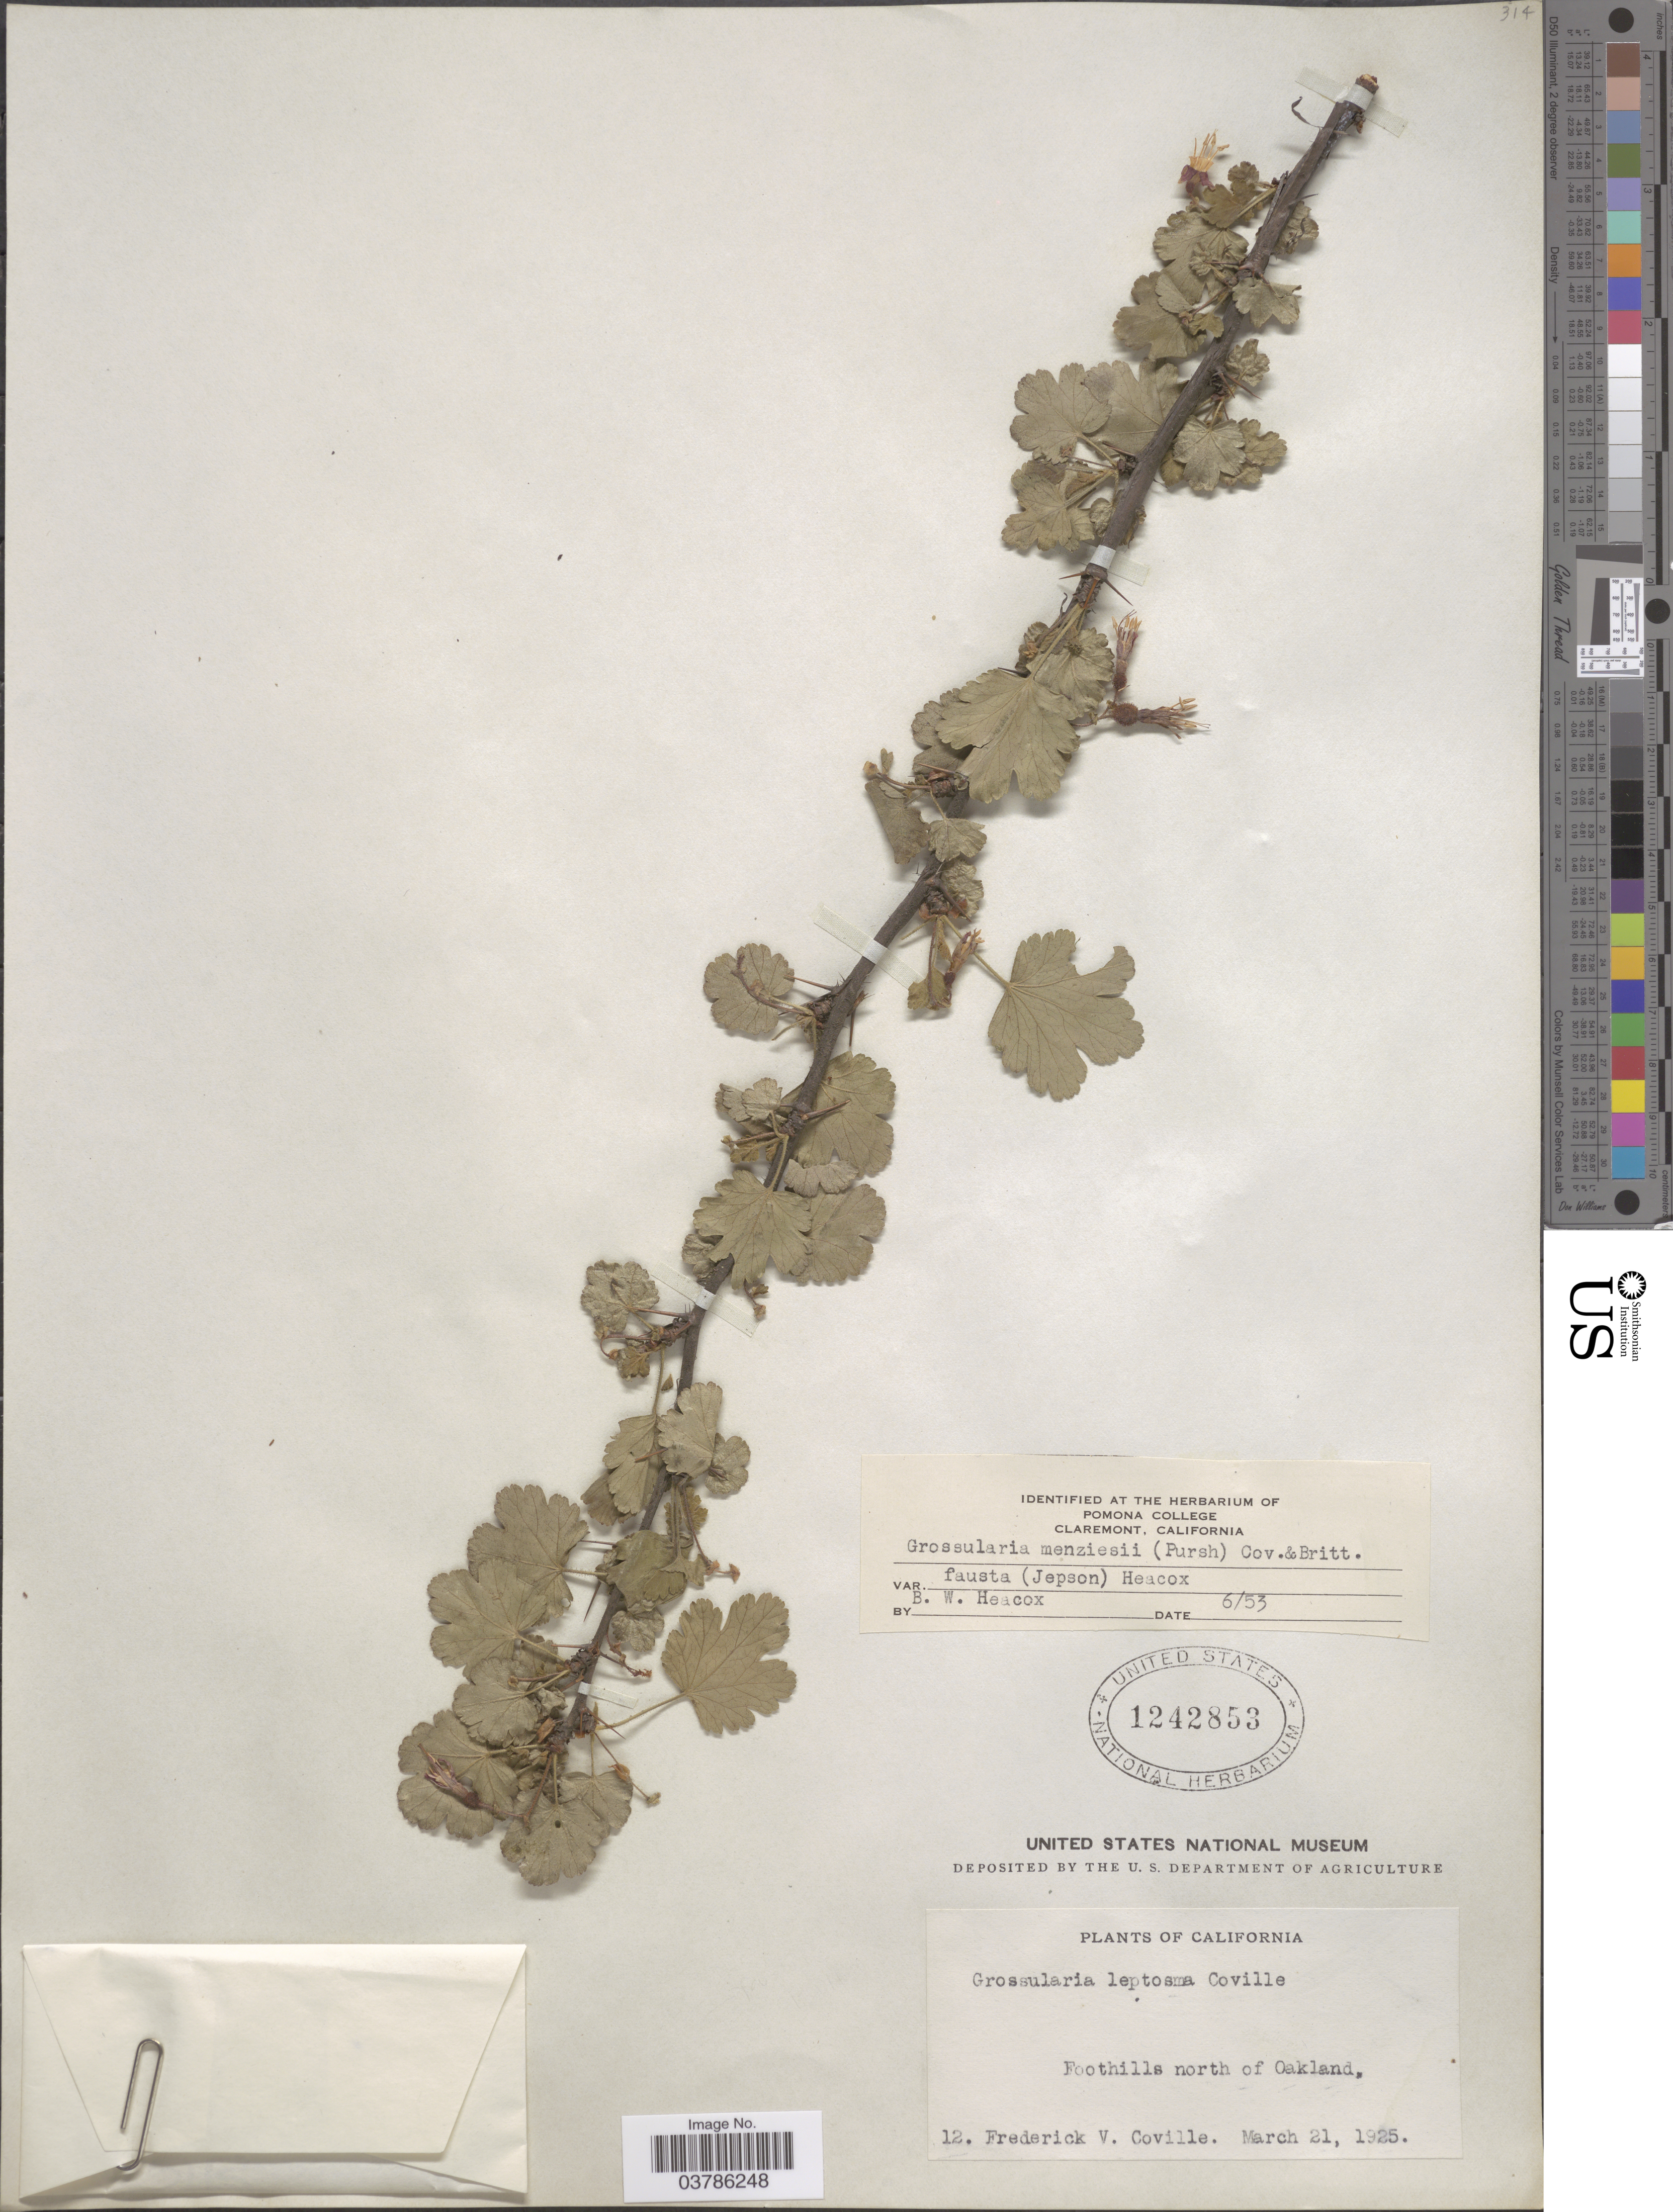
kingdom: Plantae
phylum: Tracheophyta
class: Magnoliopsida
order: Saxifragales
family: Grossulariaceae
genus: Ribes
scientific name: Ribes menziesii var. faustum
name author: Jeps.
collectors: F. V. Coville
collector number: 12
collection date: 1925-03-21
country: United States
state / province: California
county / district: Alameda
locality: Foothills north of Oakland.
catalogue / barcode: US 1242853